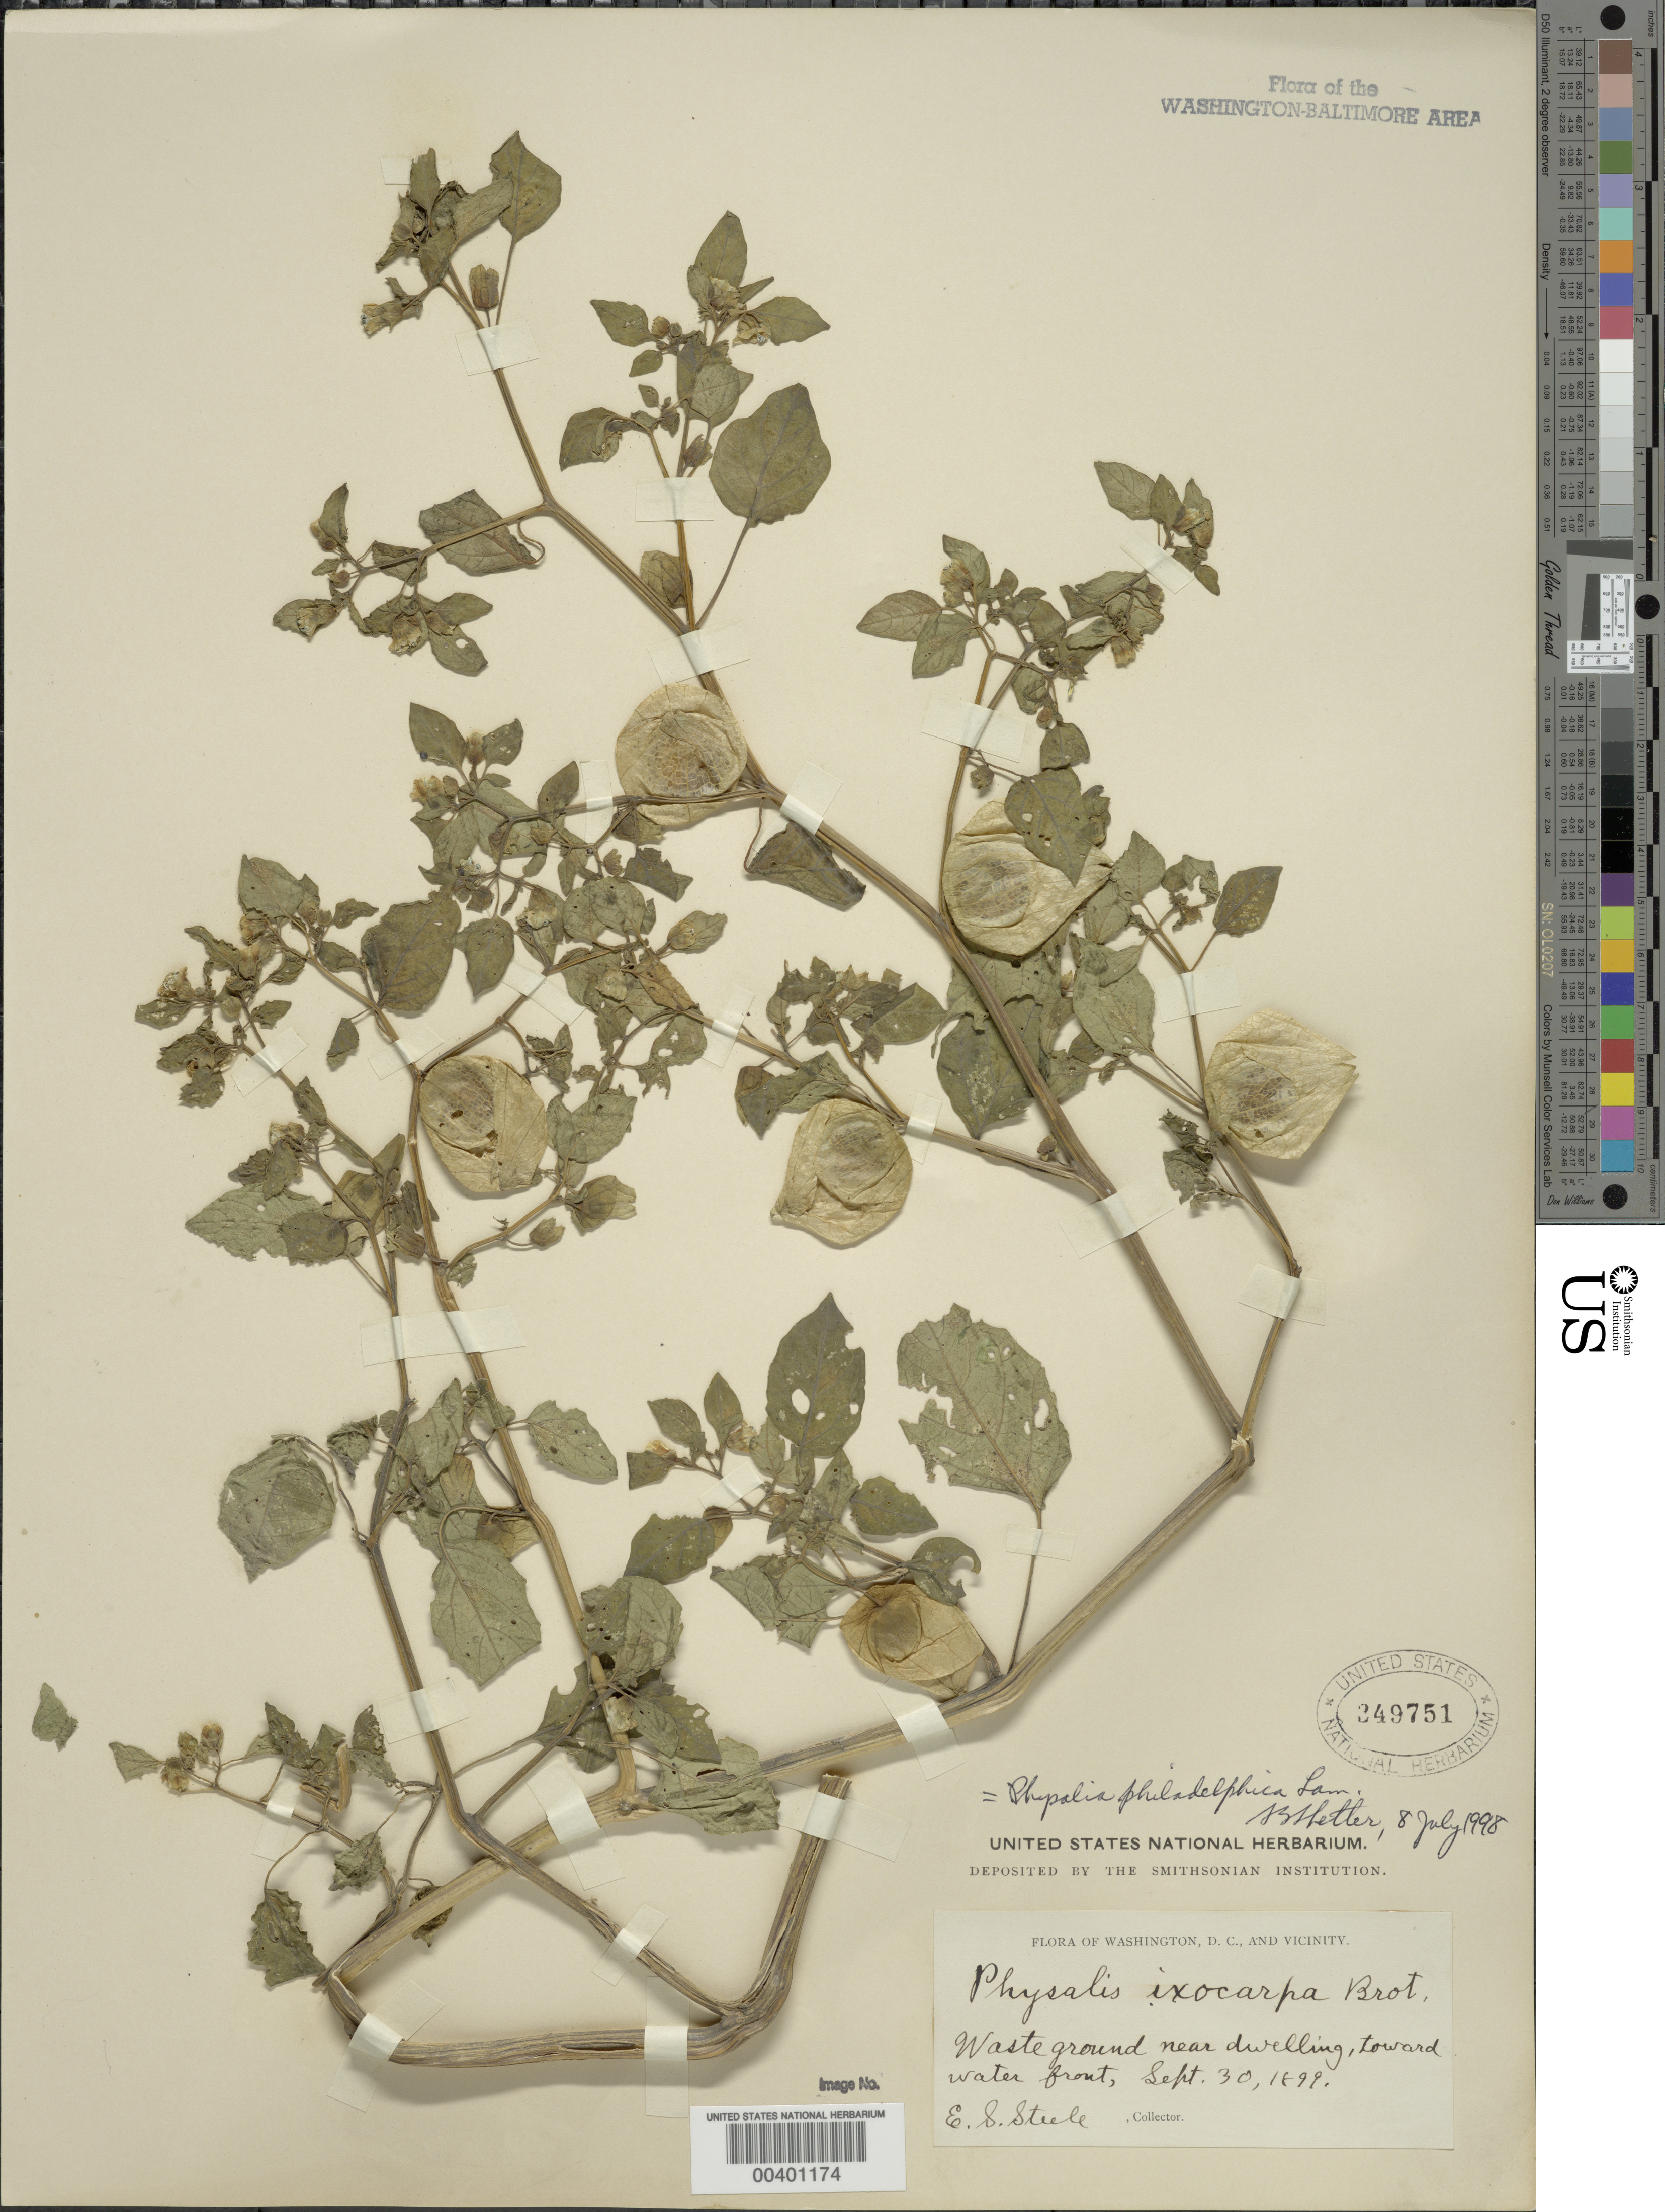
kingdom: Plantae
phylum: Tracheophyta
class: Magnoliopsida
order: Solanales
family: Solanaceae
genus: Physalis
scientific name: Physalis philadelphica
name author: Lam.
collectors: E. Steele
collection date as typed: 30 Sep 1899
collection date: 1899-09-30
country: United States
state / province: District of Columbia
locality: Waste ground near Dwelling, toward water front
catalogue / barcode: US 349751